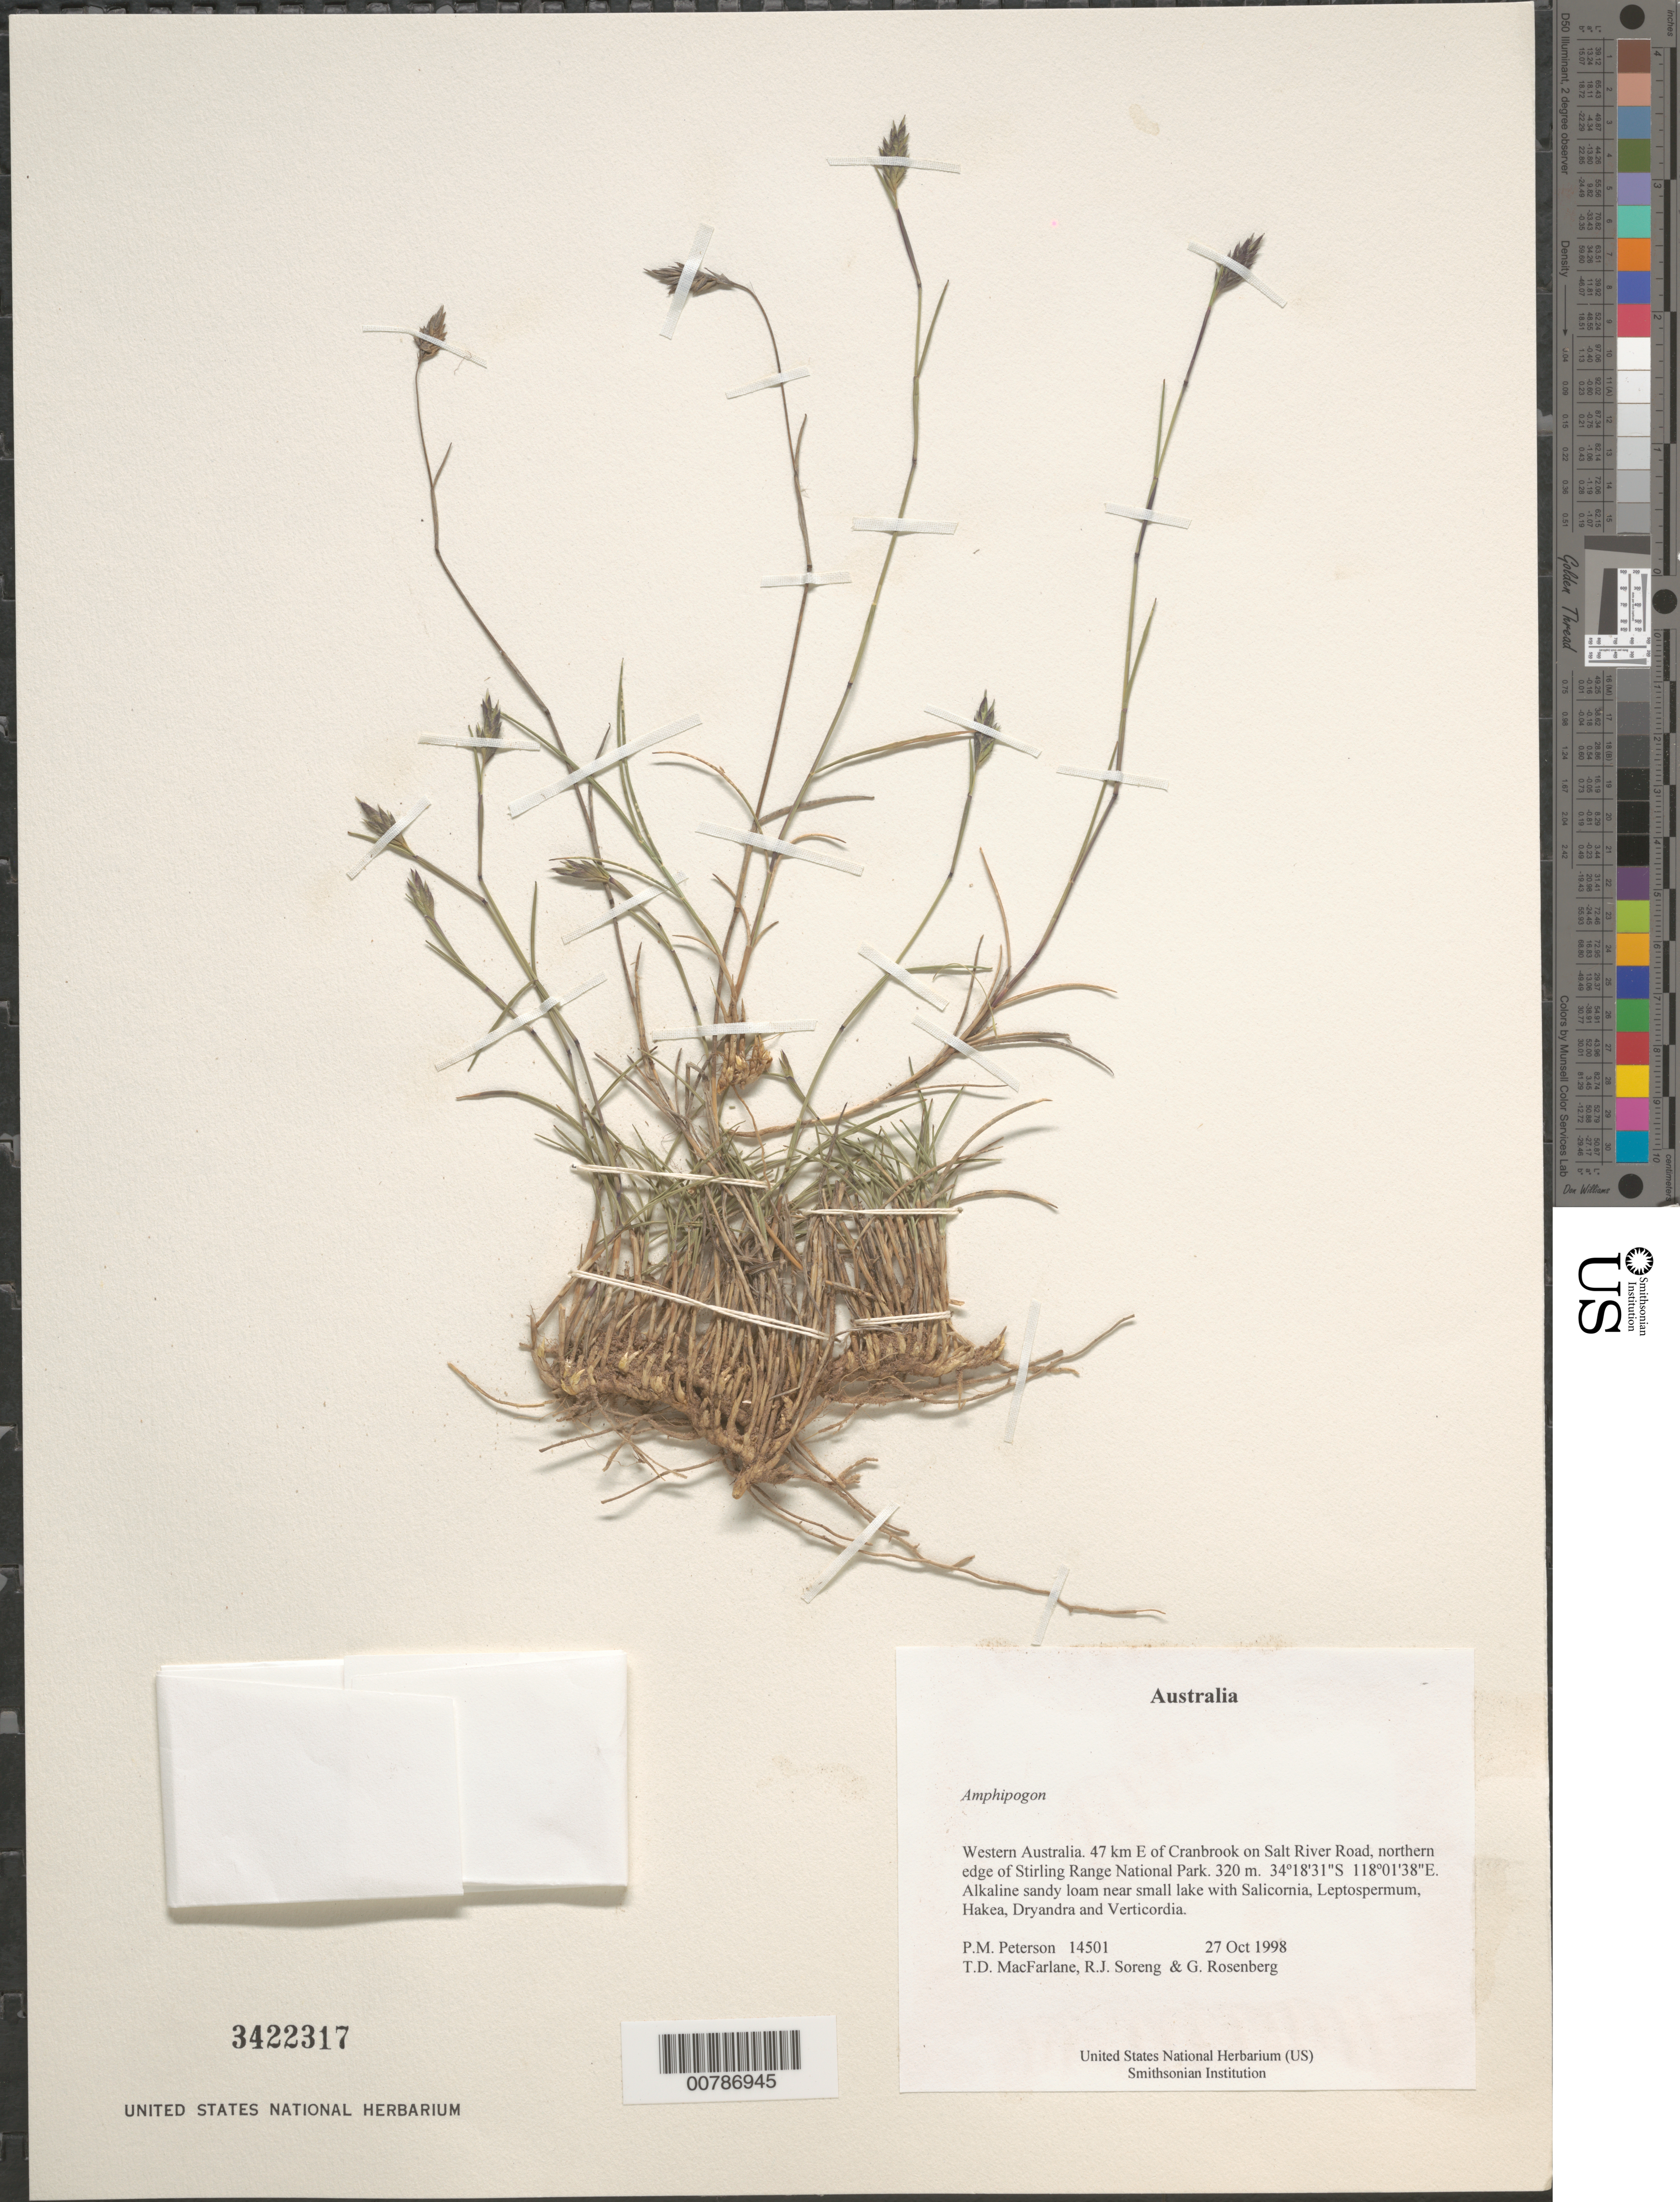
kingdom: Plantae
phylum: Tracheophyta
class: Liliopsida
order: Poales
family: Poaceae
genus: Amphipogon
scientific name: Amphipogon sp.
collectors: P. M. Peterson, T. Macfarlane, R. J. Soreng & G. Rosenberg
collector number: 14501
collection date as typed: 27 Oct 1998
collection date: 1998-10-27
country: Australia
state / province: Western Australia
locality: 47 km E of Cranbrook on Salt River Road, northern edge of Stirling Range National Park.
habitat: Alkaline sandy loam near small lake with Salicornia, Leptospermum, Hakea, Dryandra and Verticordia.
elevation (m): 320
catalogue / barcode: US 3422317